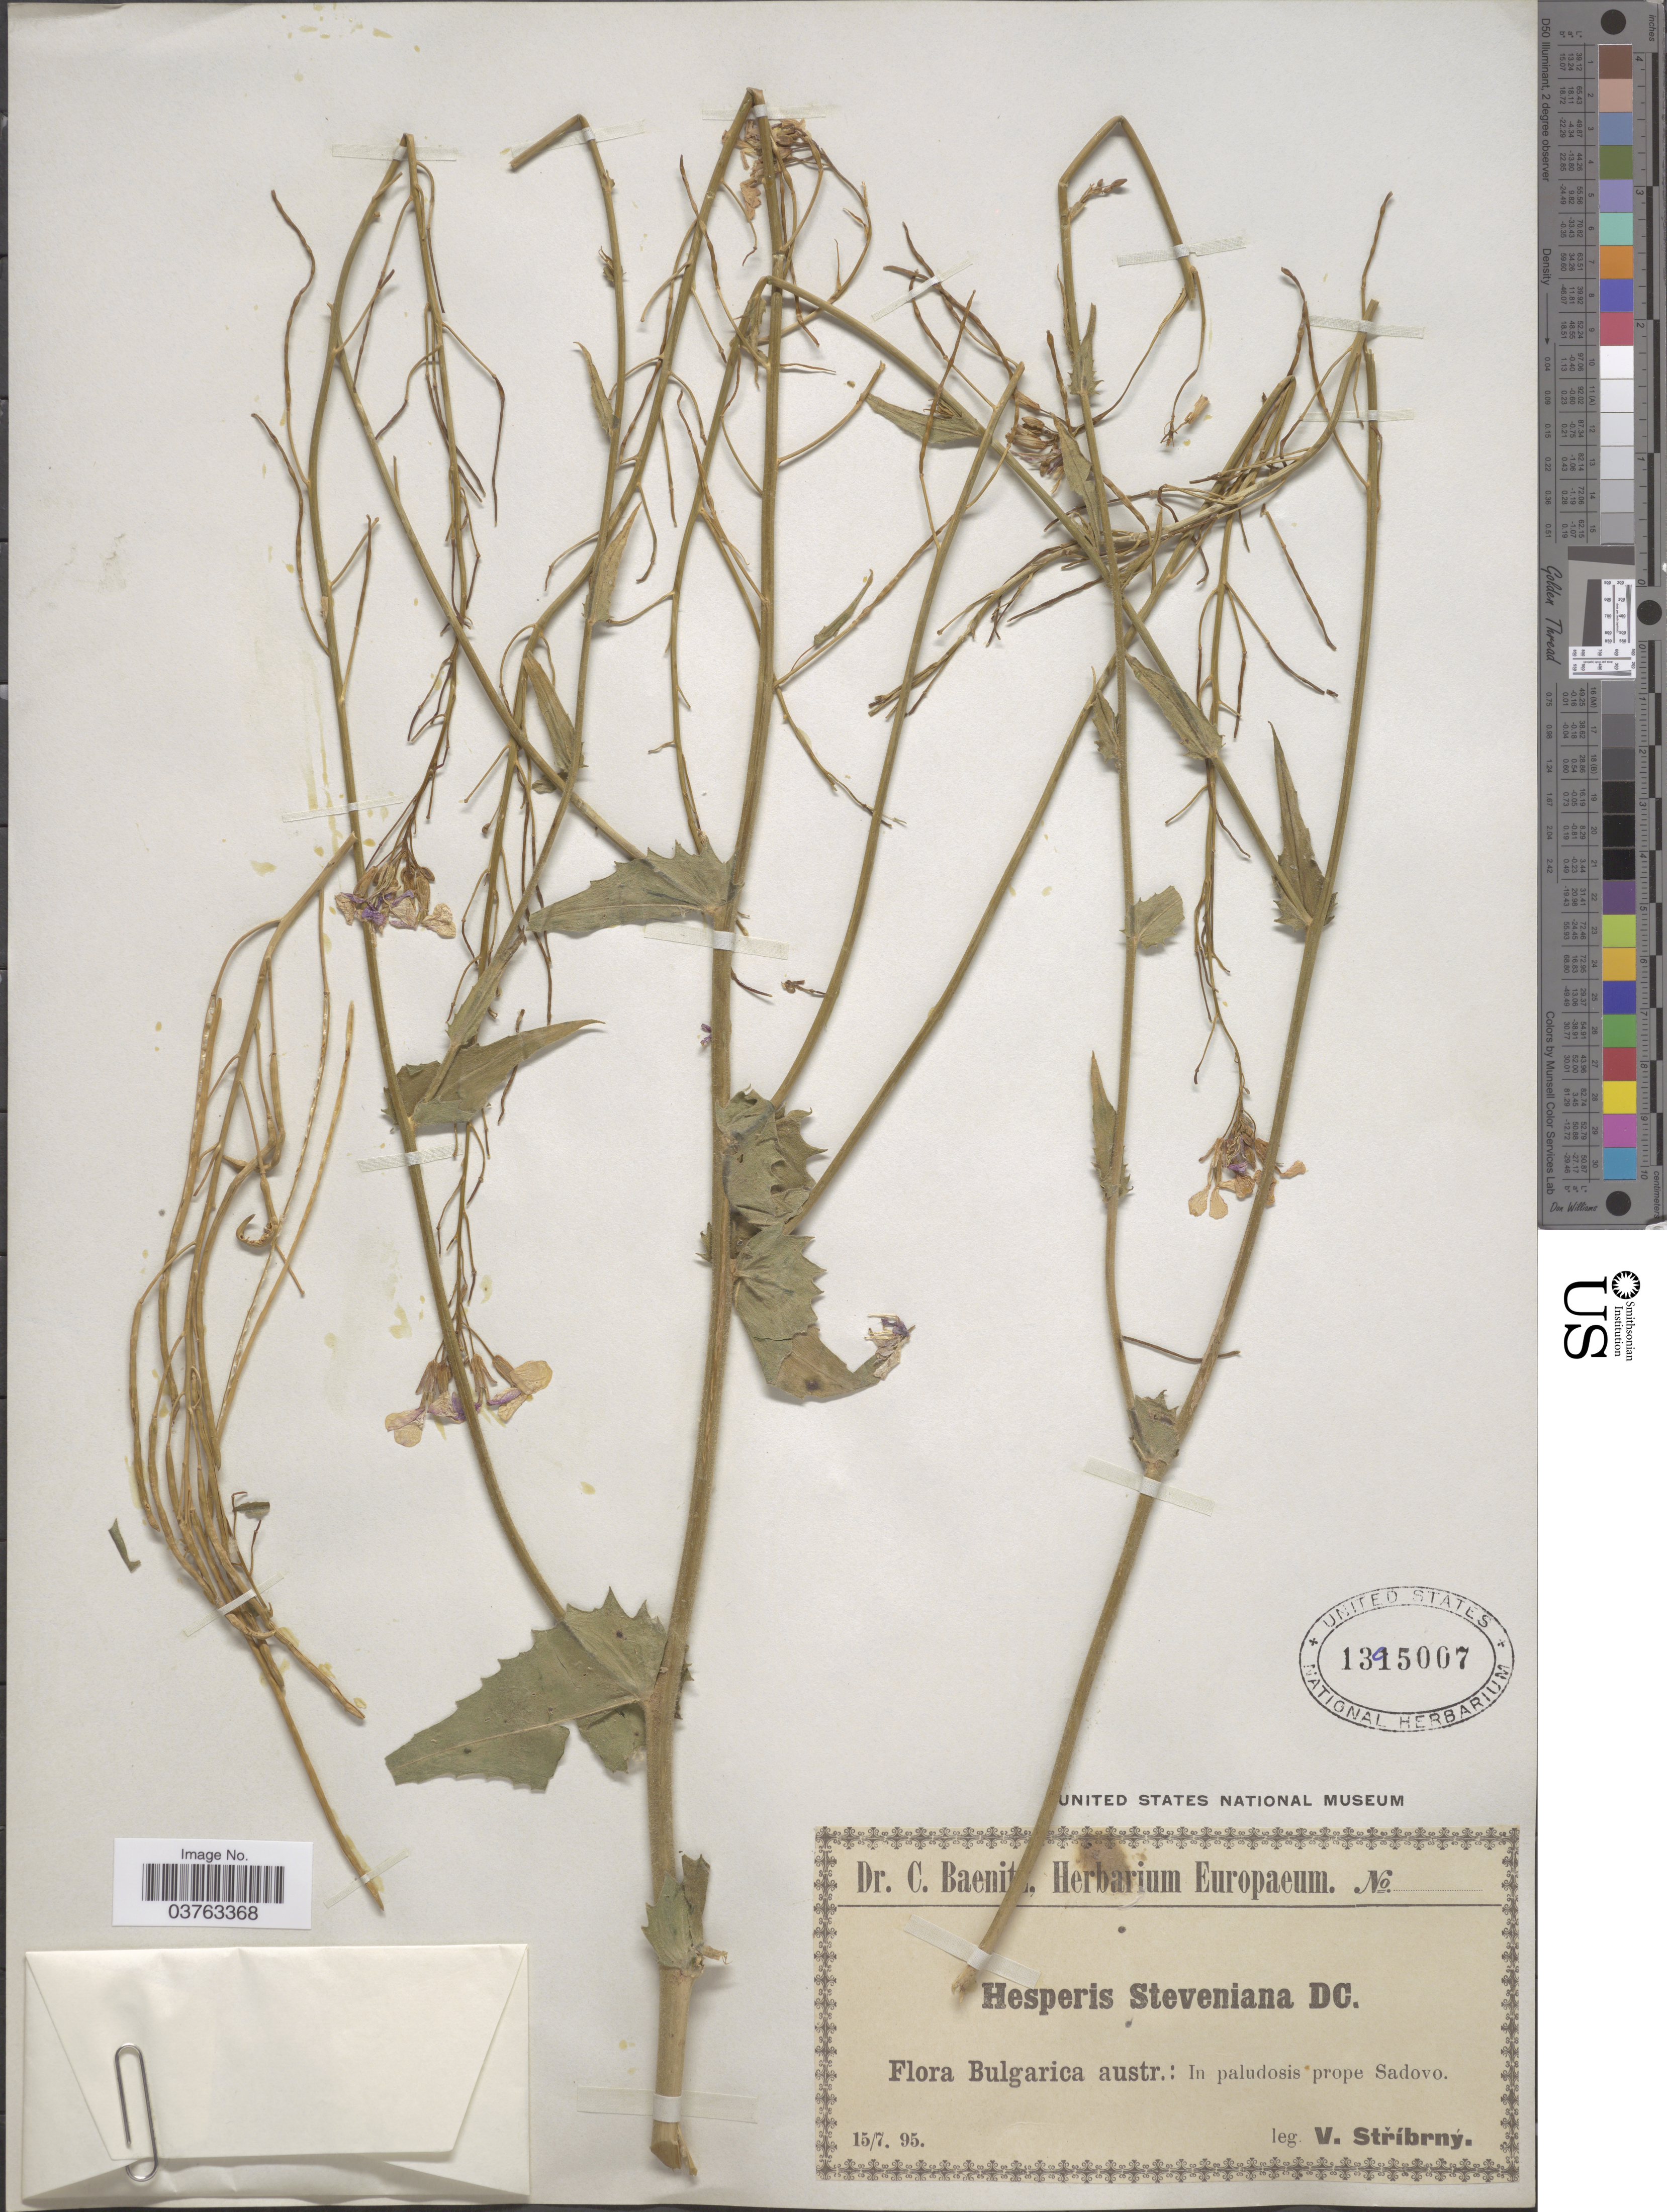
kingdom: Plantae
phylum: Tracheophyta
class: Magnoliopsida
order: Brassicales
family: Brassicaceae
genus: Hesperis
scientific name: Hesperis steveniana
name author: DC.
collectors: V. Stribrny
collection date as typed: Transcribed d/m/y: 15/7/95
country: Bulgaria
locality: Bulgarica austr.: In paludosis prope Sadovo.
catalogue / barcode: US 1395007